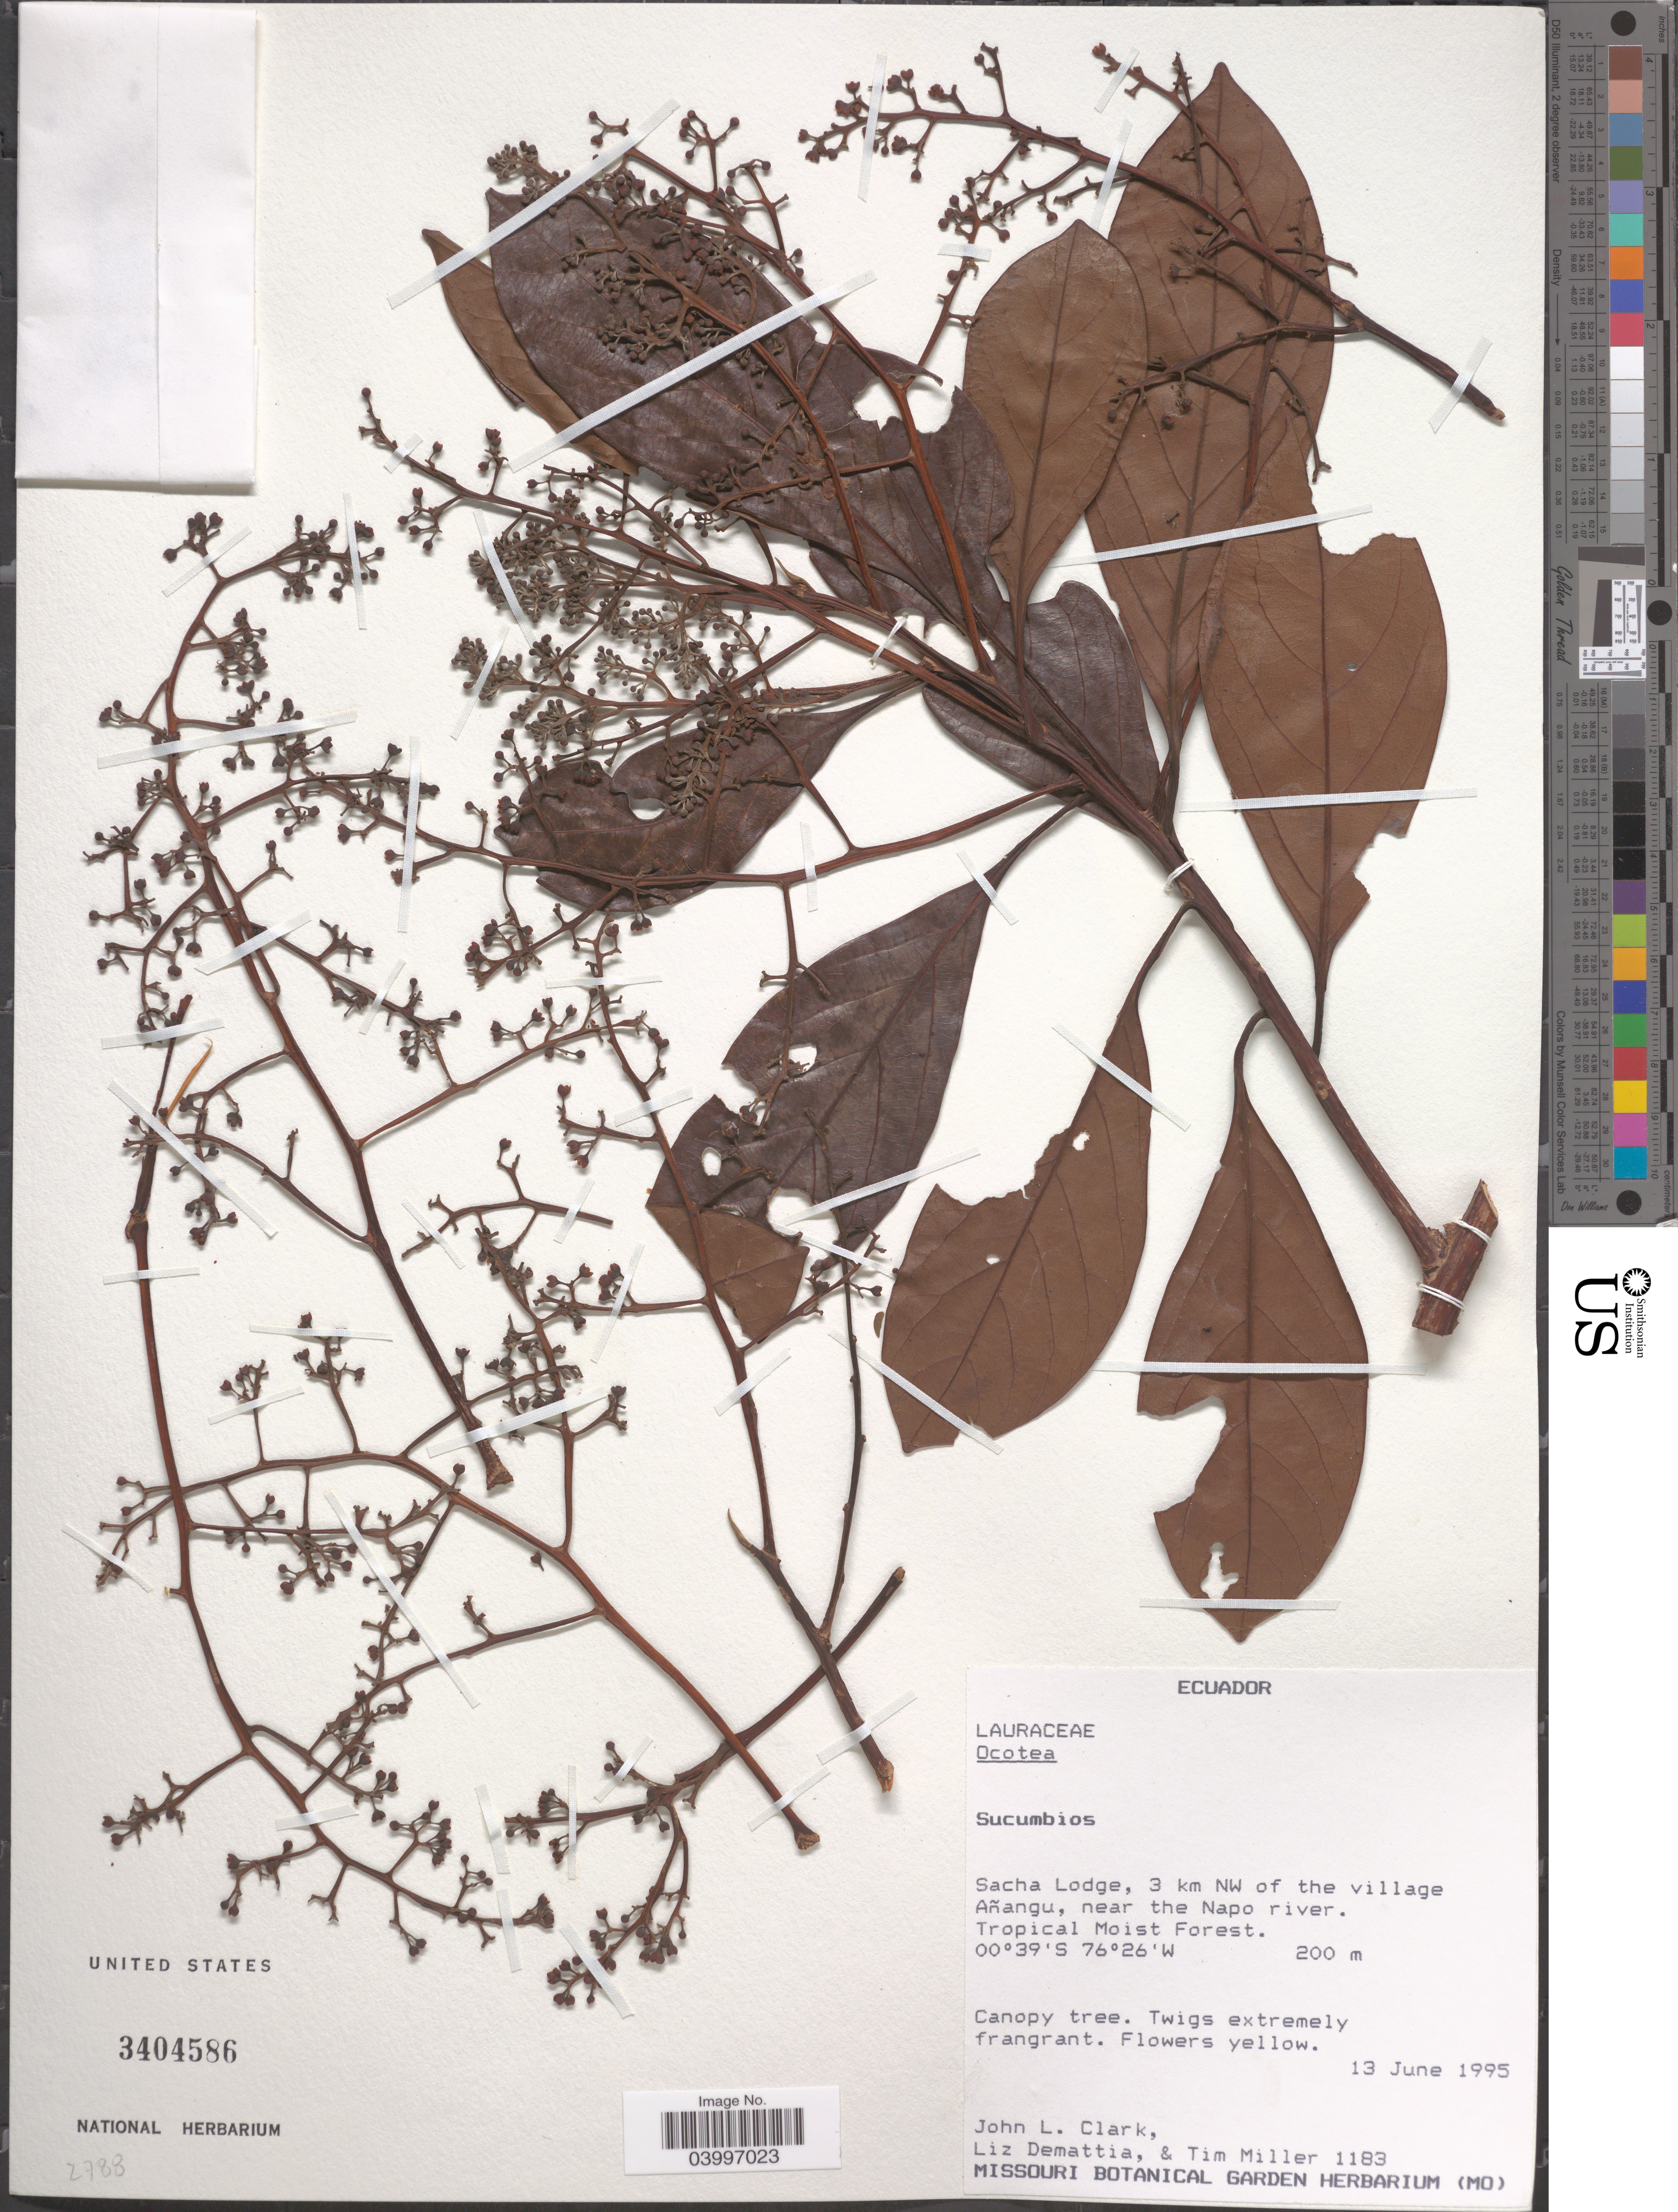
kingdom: Plantae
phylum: Tracheophyta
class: Magnoliopsida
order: Laurales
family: Lauraceae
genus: Ocotea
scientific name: Ocotea sp.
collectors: J. L. Clark, L. Demattia & T. Miller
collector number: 1183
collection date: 1995-06-13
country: Ecuador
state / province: Sucumbíos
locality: Sacha Lodge, 3 km NW of the village Añangu, near the Napo river.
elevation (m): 200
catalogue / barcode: US 3404586